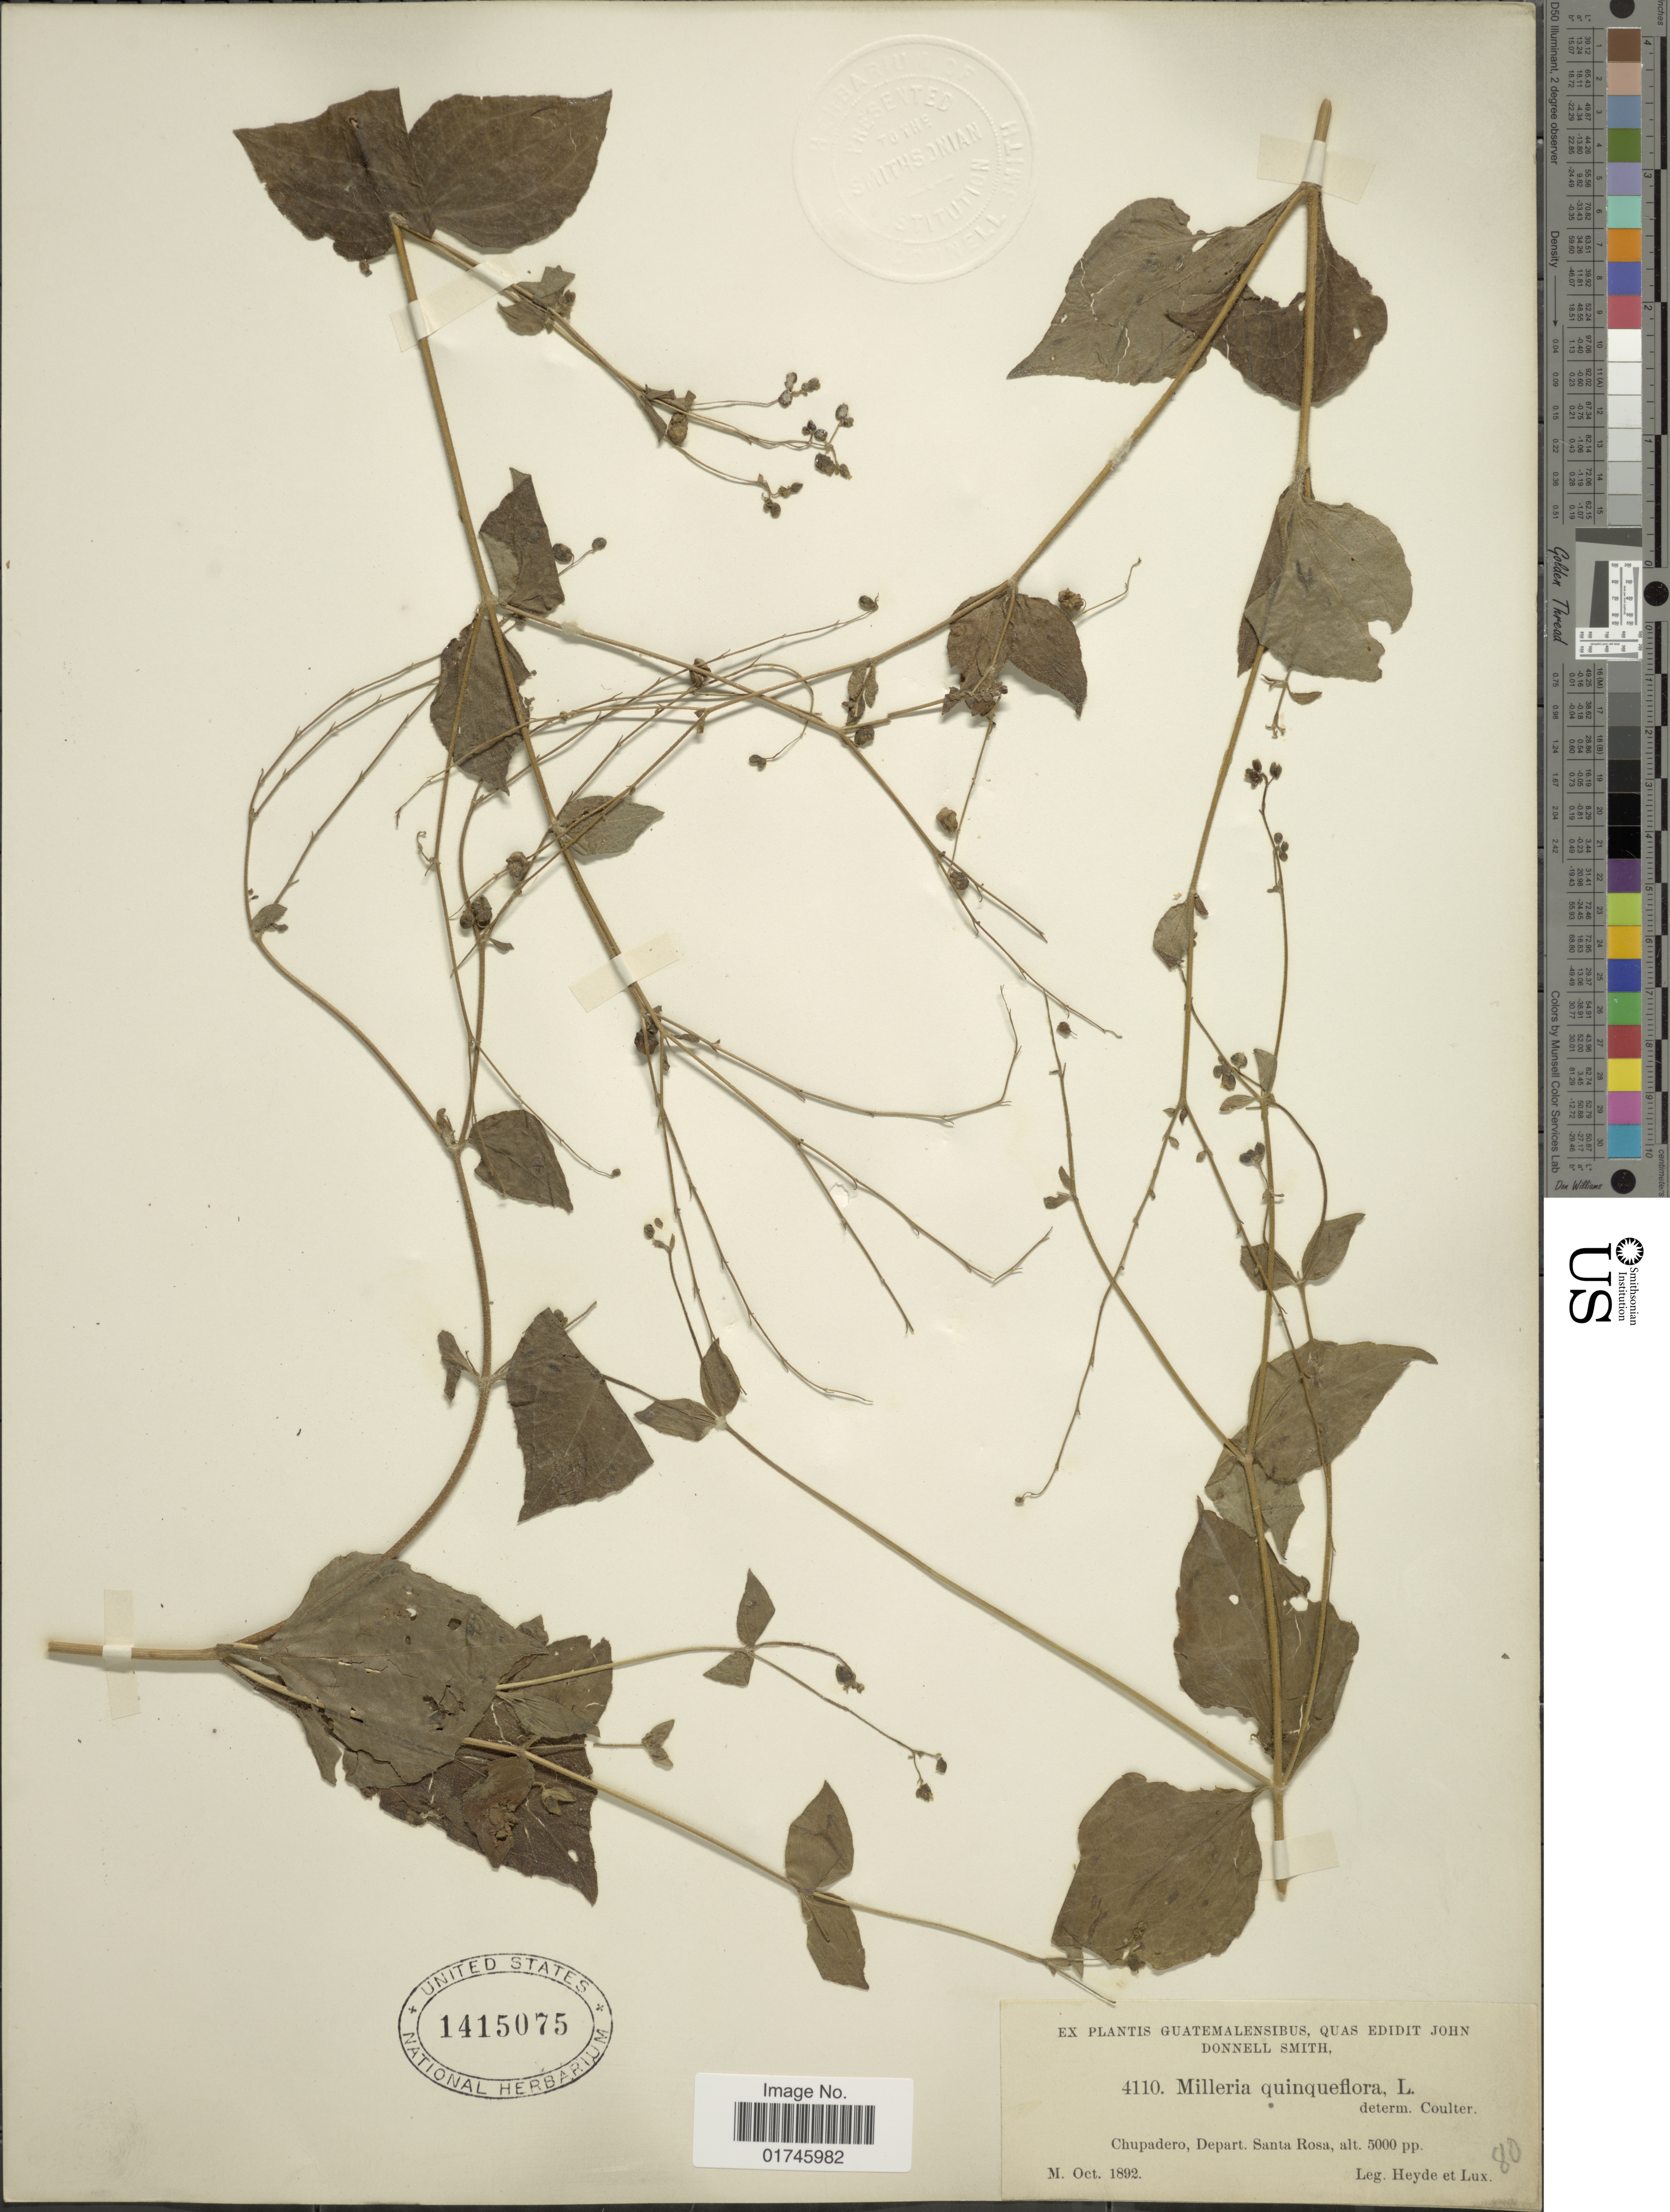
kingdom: Plantae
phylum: Tracheophyta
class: Magnoliopsida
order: Asterales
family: Asteraceae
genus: Milleria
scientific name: Milleria quinqueflora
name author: L.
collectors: Heyde & Lux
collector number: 4110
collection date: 1892-10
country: Guatemala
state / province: Santa Rosa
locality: Chupadero, Depart. Santa Rosa. Guatemalensibus.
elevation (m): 1524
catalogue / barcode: US 1415075